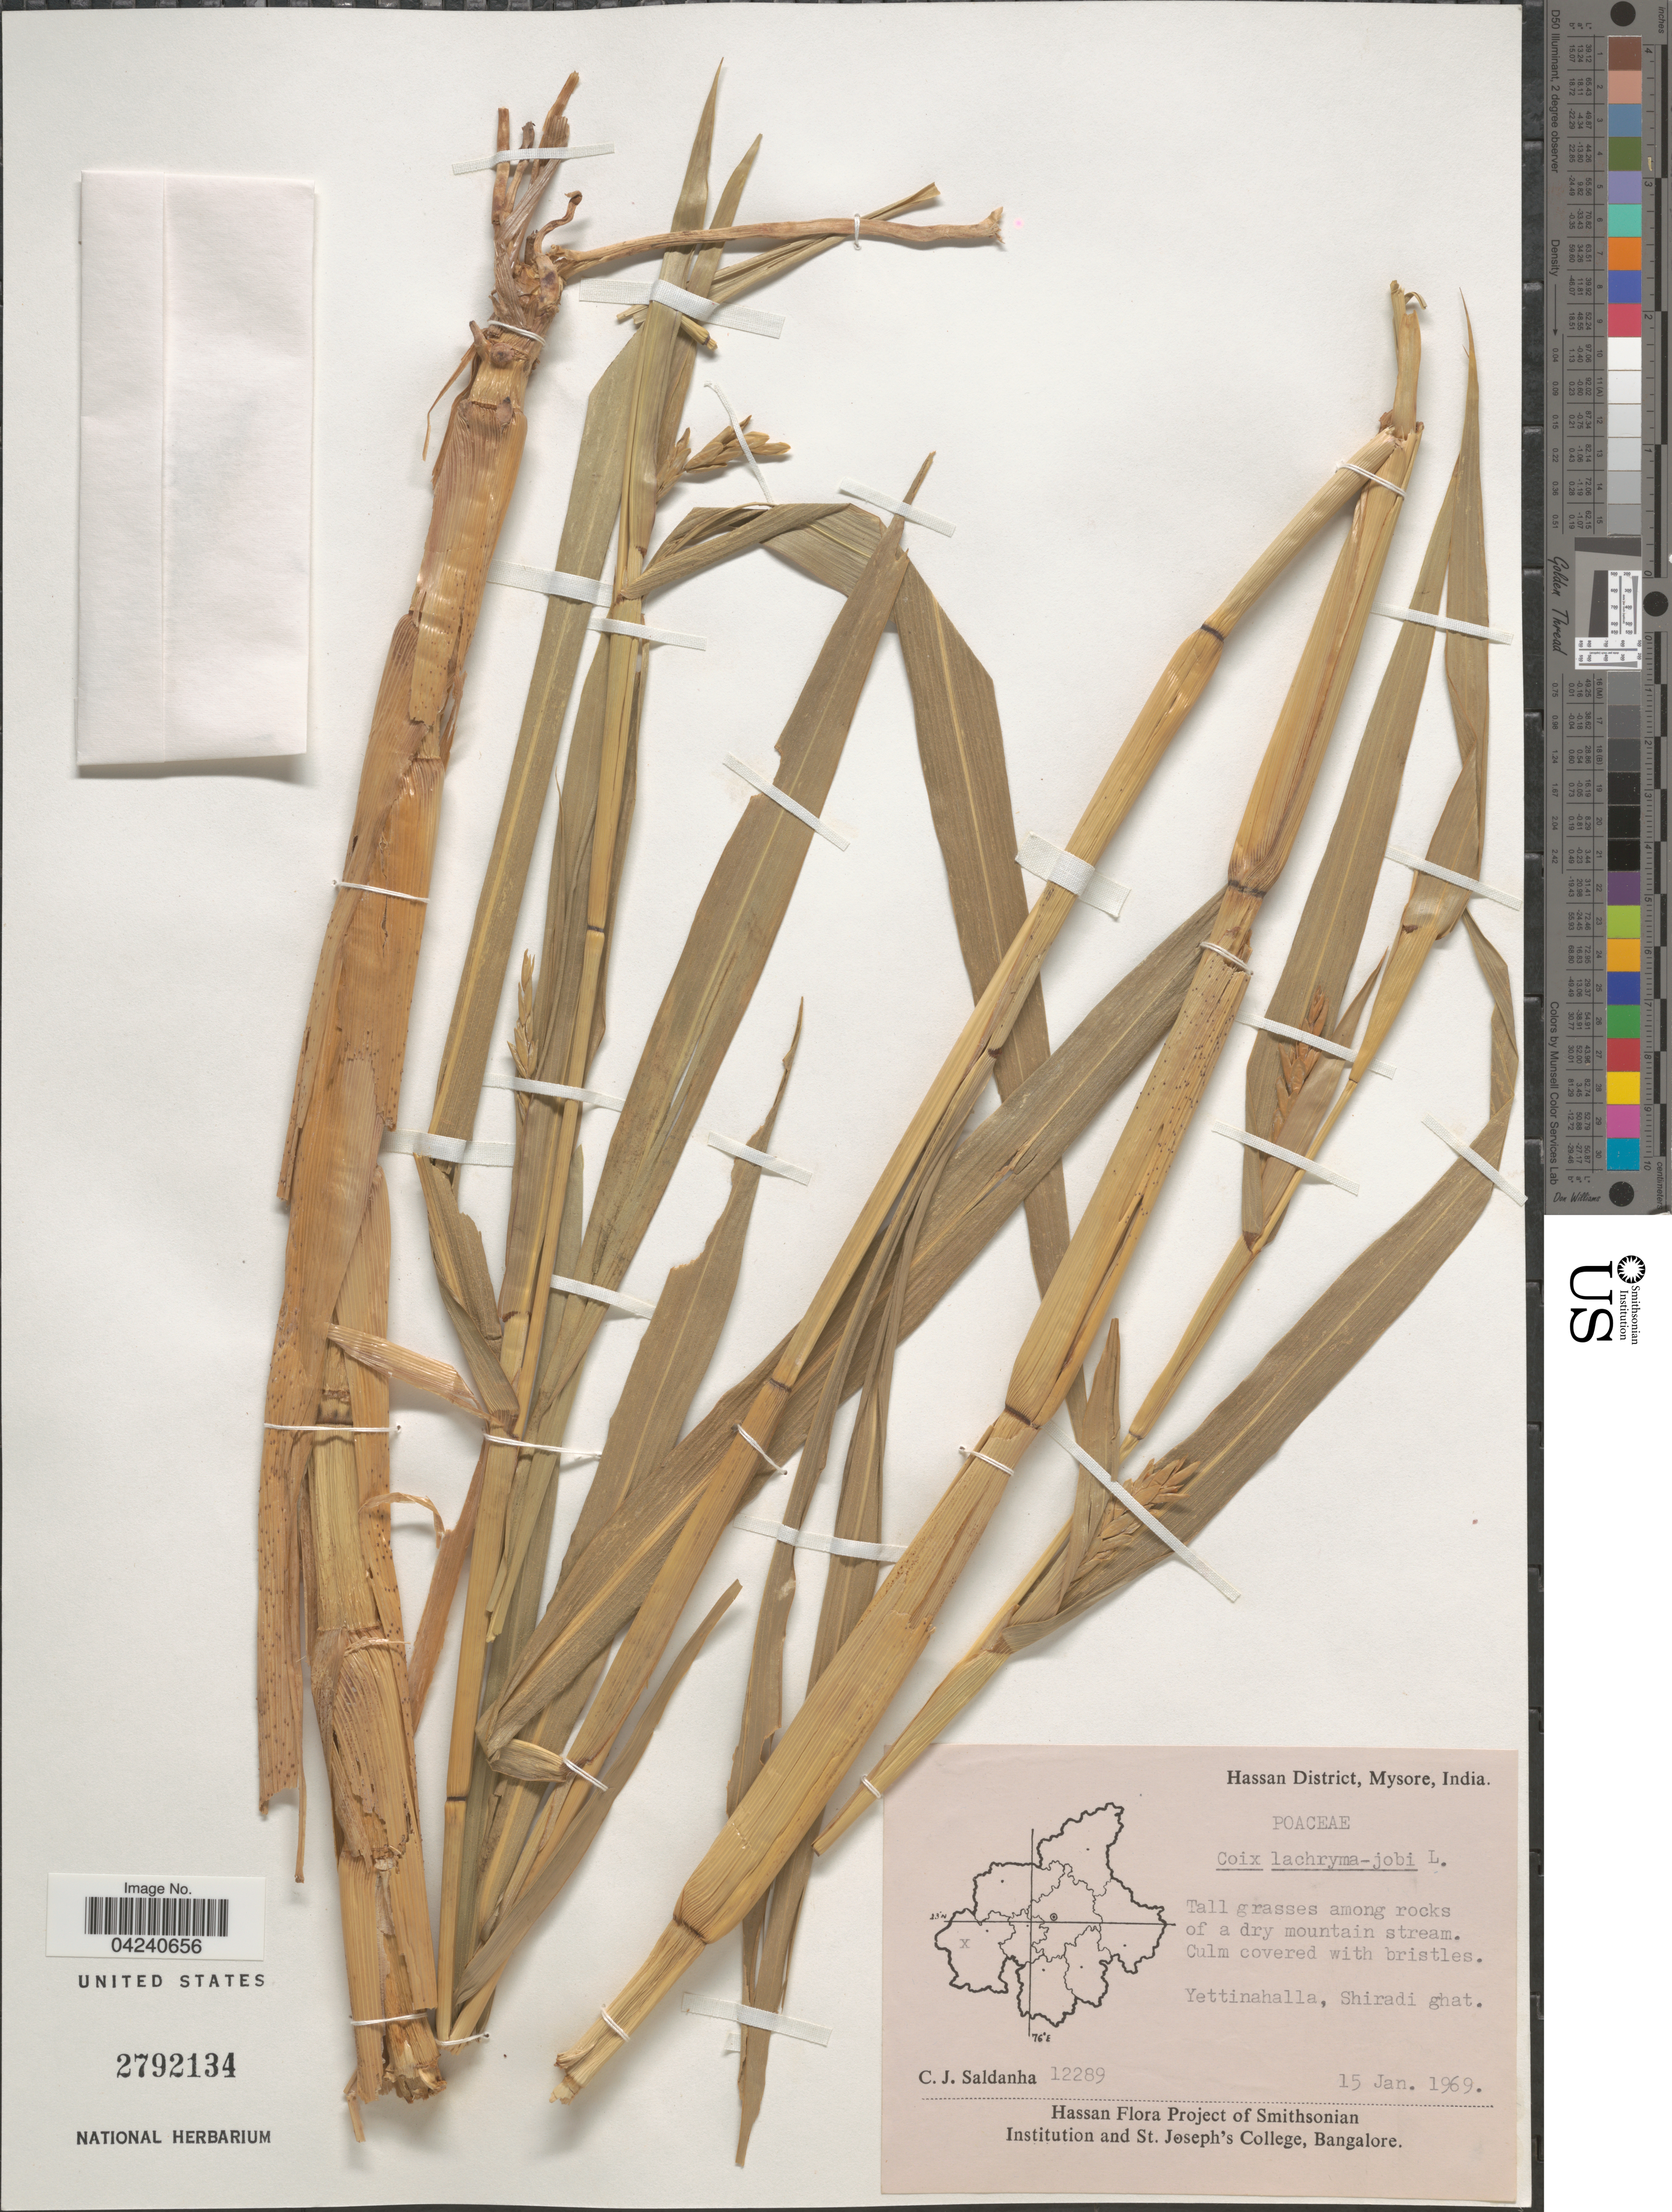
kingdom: Plantae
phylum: Tracheophyta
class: Liliopsida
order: Poales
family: Poaceae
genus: Coix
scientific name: Coix lacryma-jobi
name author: L.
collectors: C. J. Saldanha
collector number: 12289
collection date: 1969-01-15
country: India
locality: Hassan District, Mysore. Yettinahalla, Shiradi ghat.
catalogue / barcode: US 2792134